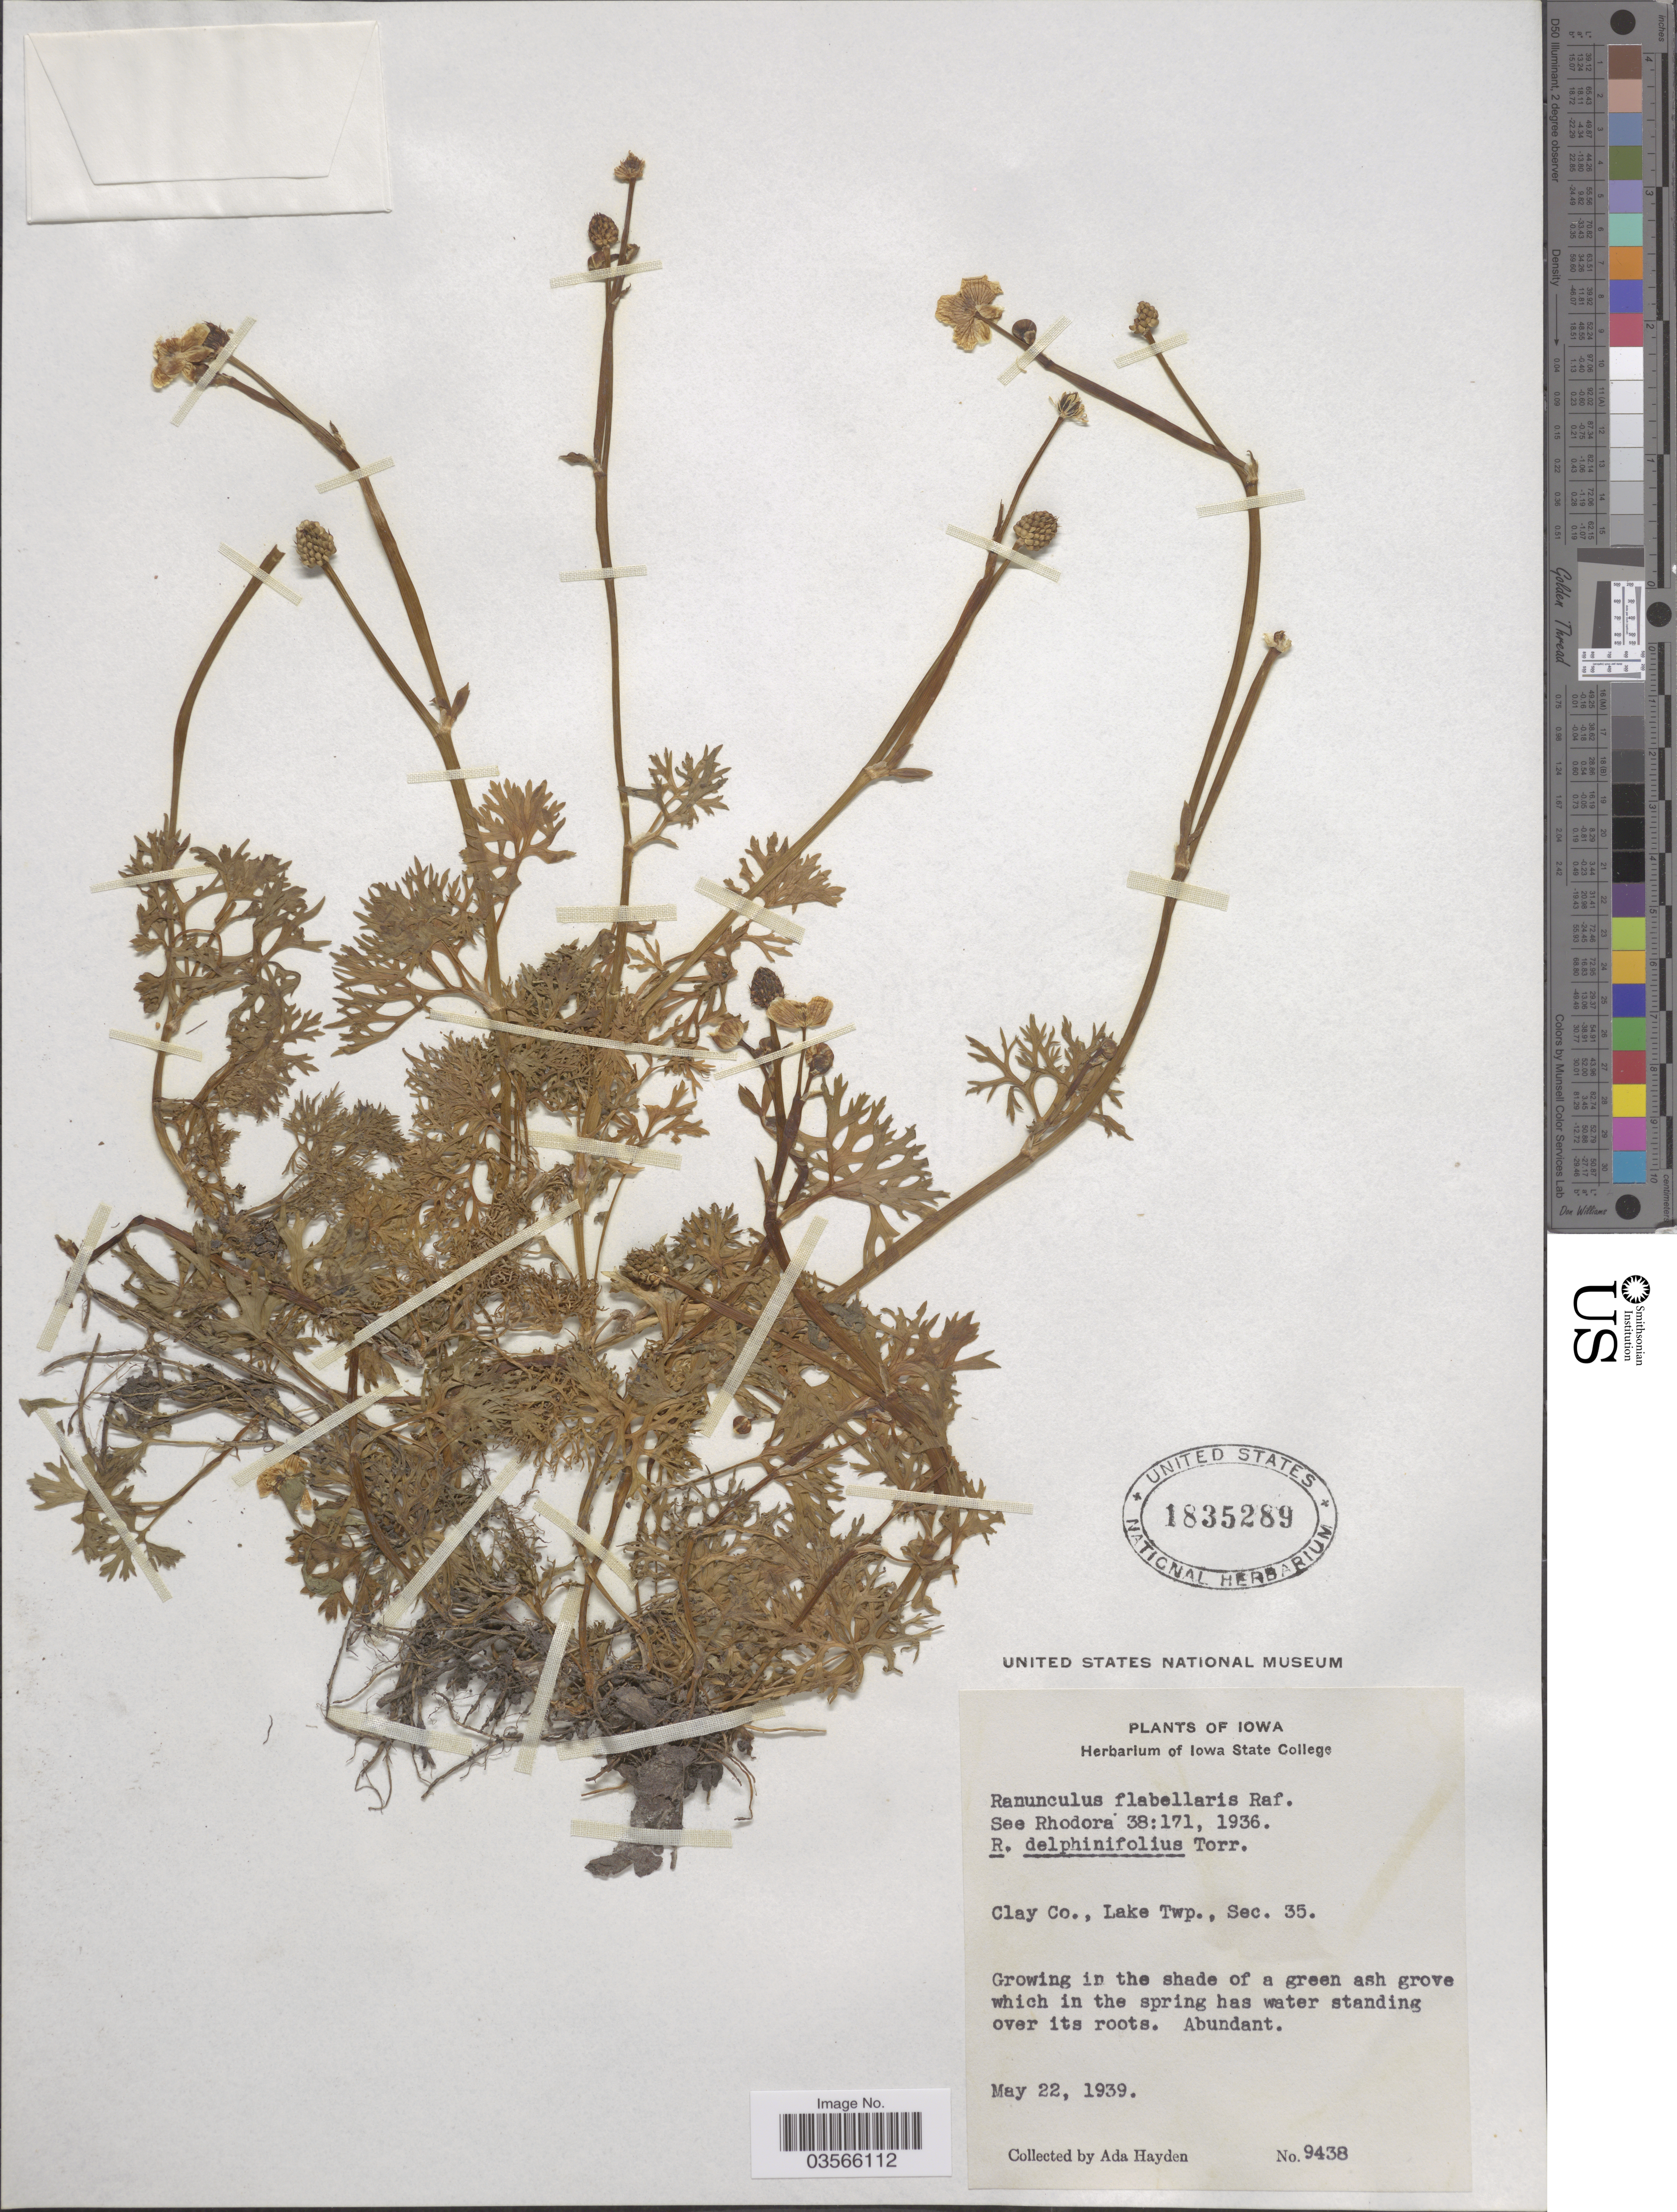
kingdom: Plantae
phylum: Tracheophyta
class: Magnoliopsida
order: Ranunculales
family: Ranunculaceae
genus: Ranunculus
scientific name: Ranunculus flabellaris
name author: Raf.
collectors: Ada Hayden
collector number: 9438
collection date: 1939-05-22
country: United States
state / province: Iowa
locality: Clay Co., Lake Twp., Sec. 35.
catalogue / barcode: US 1835289